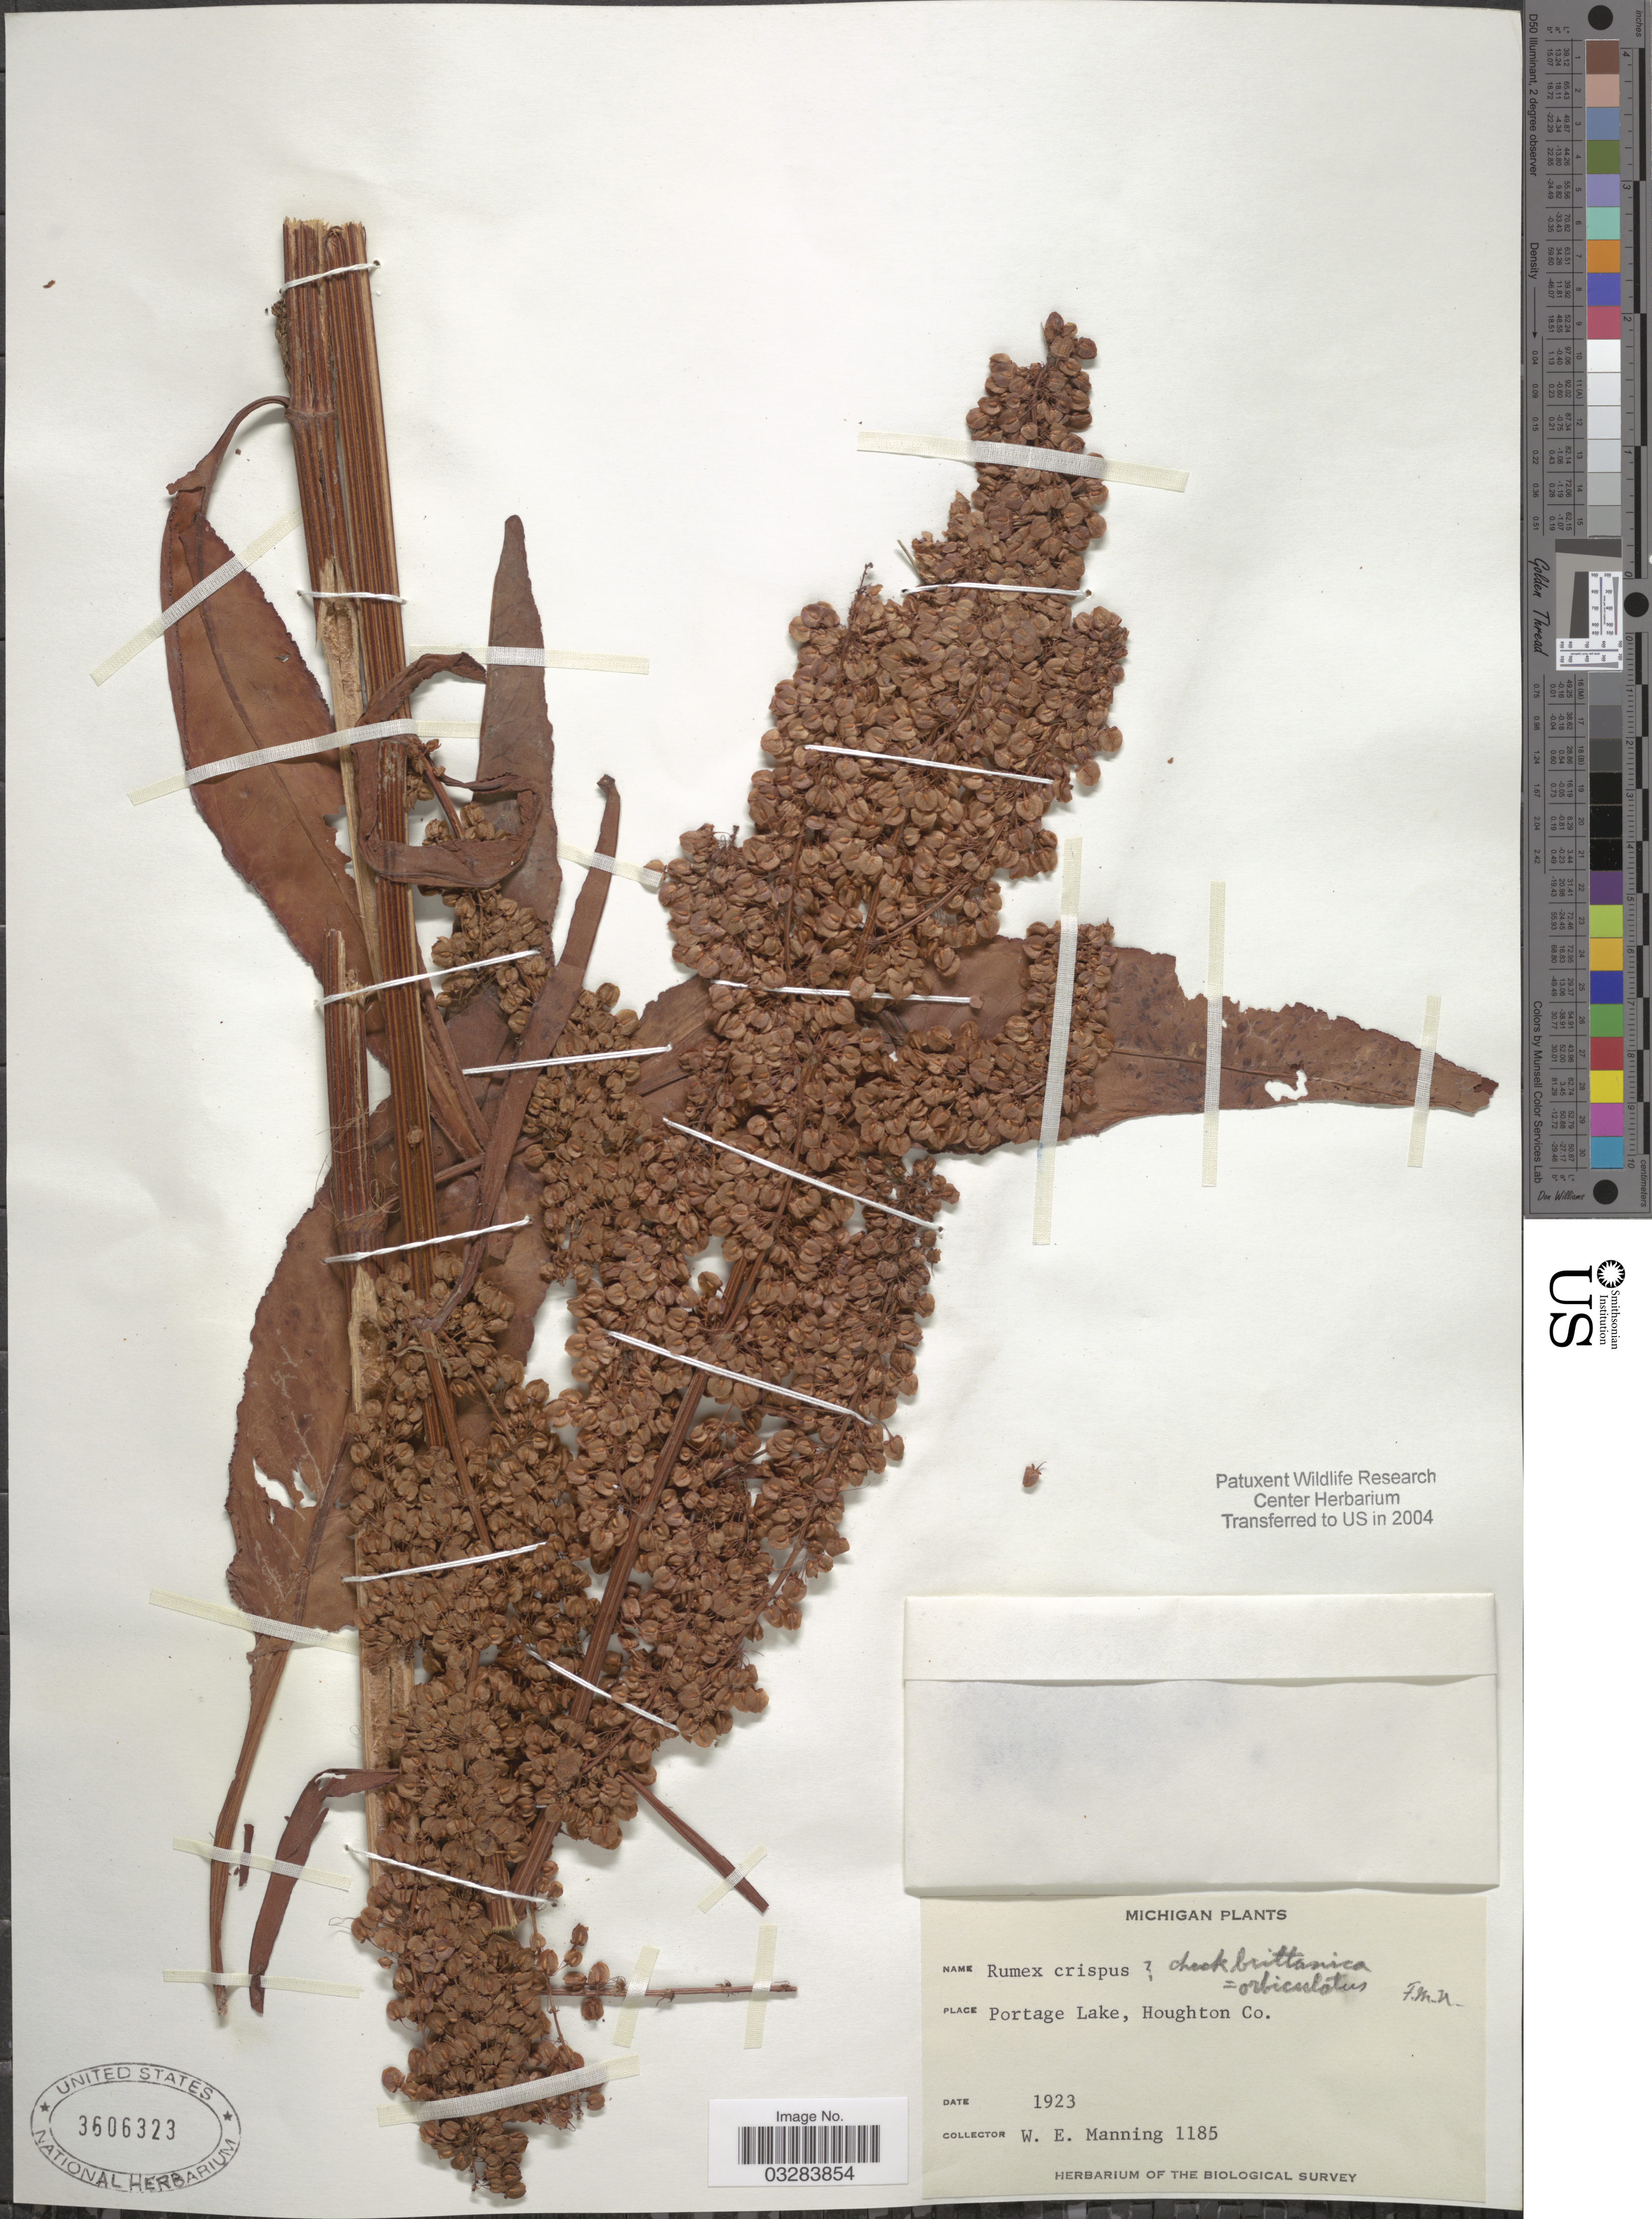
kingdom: Plantae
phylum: Tracheophyta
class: Magnoliopsida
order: Caryophyllales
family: Polygonaceae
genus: Rumex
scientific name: Rumex crispus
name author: L.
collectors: W. Manning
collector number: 1185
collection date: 1923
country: United States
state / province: Michigan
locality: Portage Lake, Houghton Co.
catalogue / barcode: US 3606323